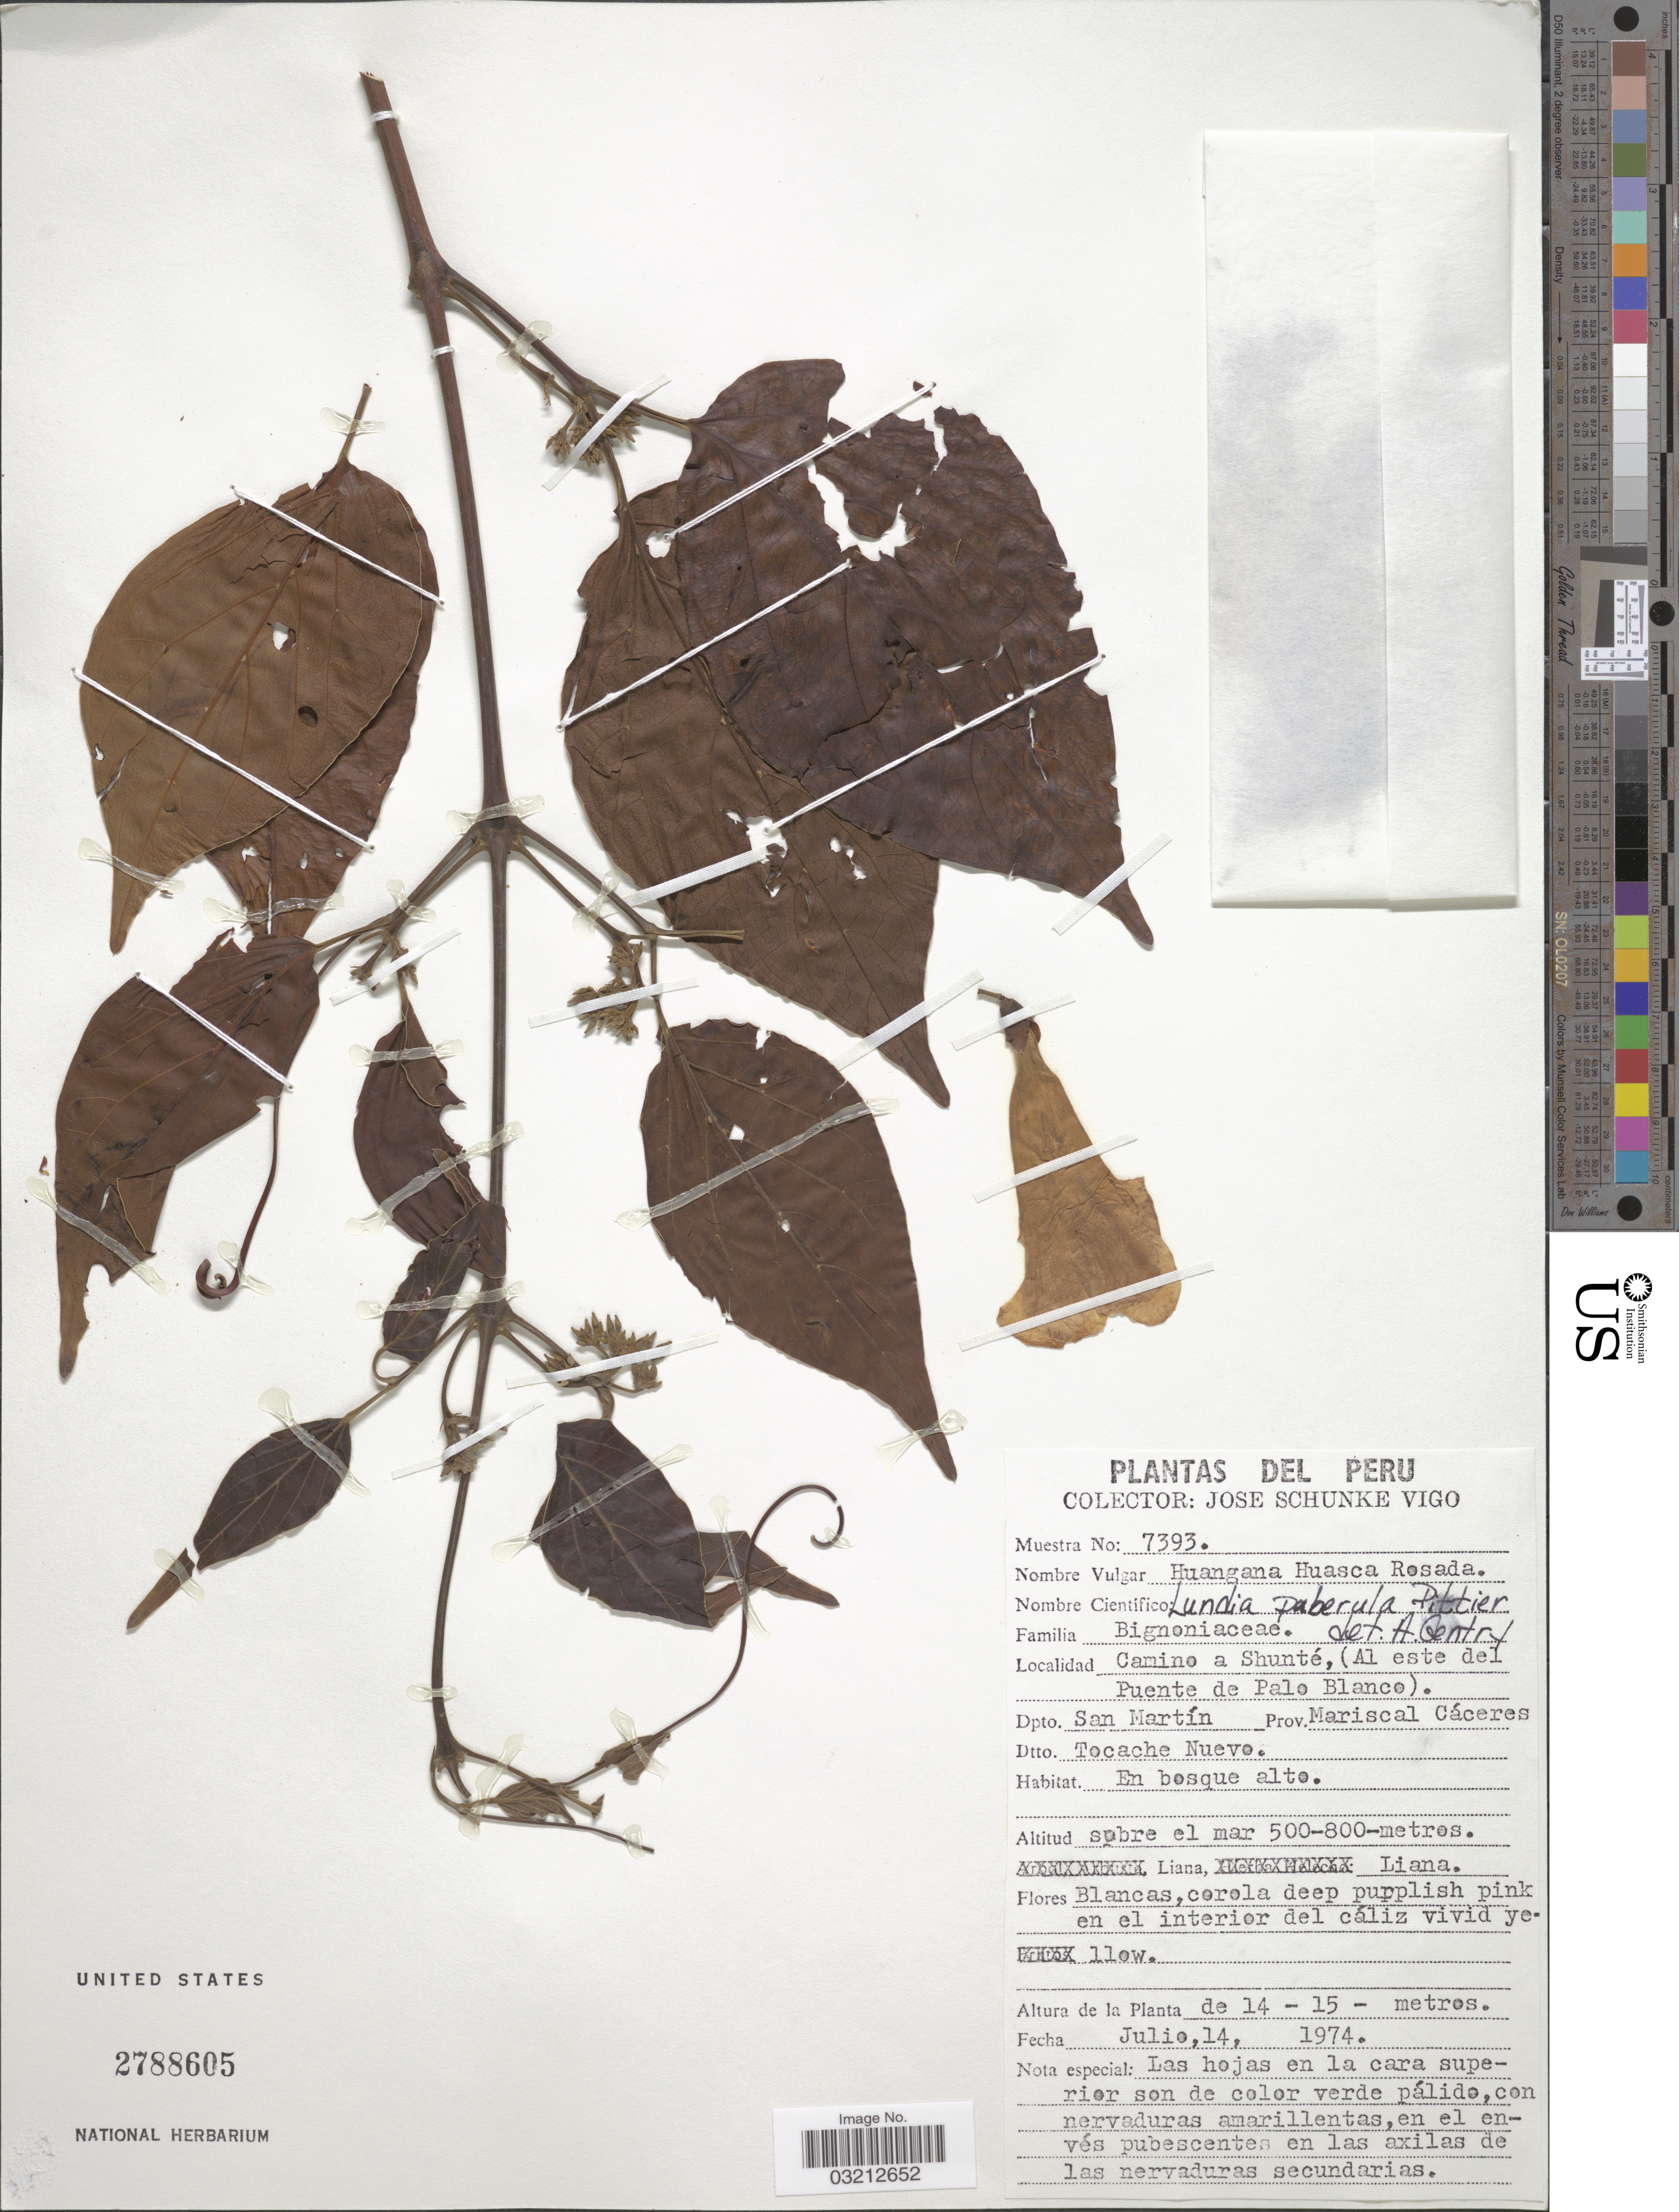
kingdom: Plantae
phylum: Tracheophyta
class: Magnoliopsida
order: Lamiales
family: Bignoniaceae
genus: Lundia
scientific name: Lundia puberula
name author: Pittier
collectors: J. Schunke Vigo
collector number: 7393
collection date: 1974-07-14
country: Peru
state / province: San Martín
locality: Camino a Shunté, (Al este del Puente de Palo Blanco). Dpto. San Martín Prov. Mariscal Cáceres. Dtto. Tocache Nuevo.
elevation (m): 500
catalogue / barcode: US 2788605